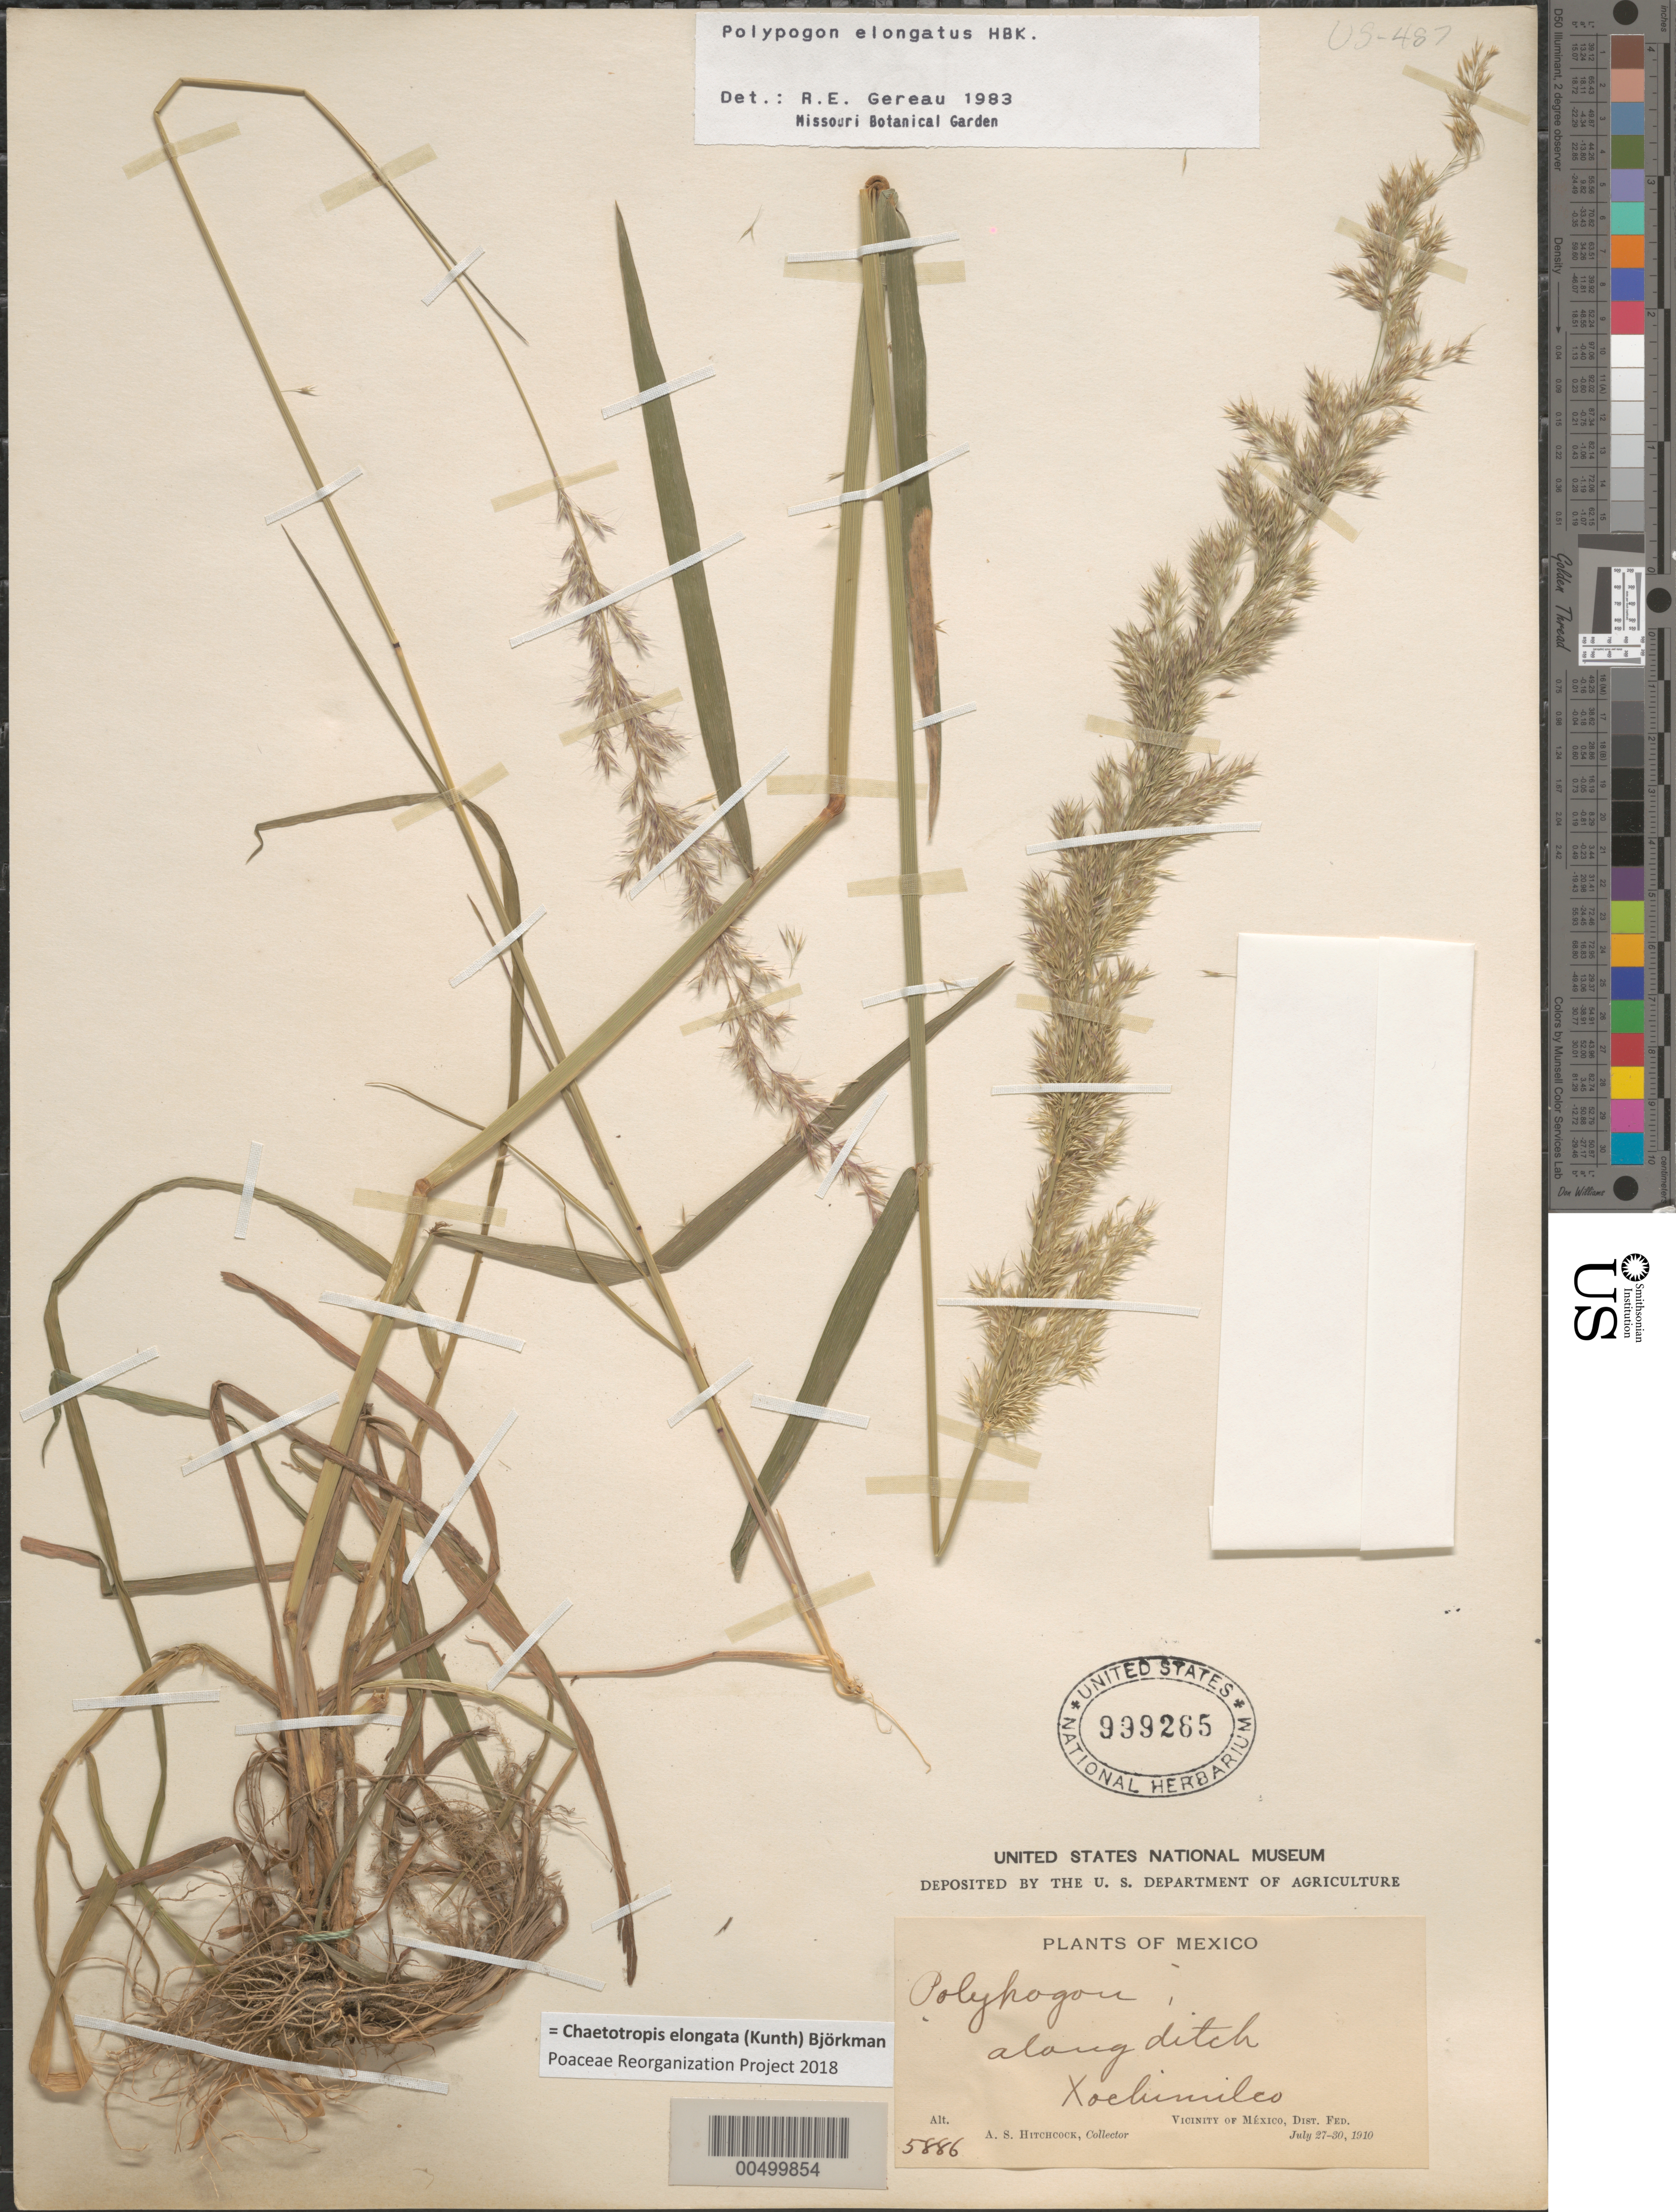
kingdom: Plantae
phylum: Tracheophyta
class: Liliopsida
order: Poales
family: Poaceae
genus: Chaetotropis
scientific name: Chaetotropis elongata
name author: (Kunth) Björkman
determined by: Poaceae Reorganization Project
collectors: A. S. Hitchcock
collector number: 5886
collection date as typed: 27 Jul 1910 to 30 Jul 1910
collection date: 1910-07-27/1910-07-30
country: Mexico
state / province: Distrito Federal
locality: Vicinity of Mexico, Xochimilco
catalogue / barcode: US 999265